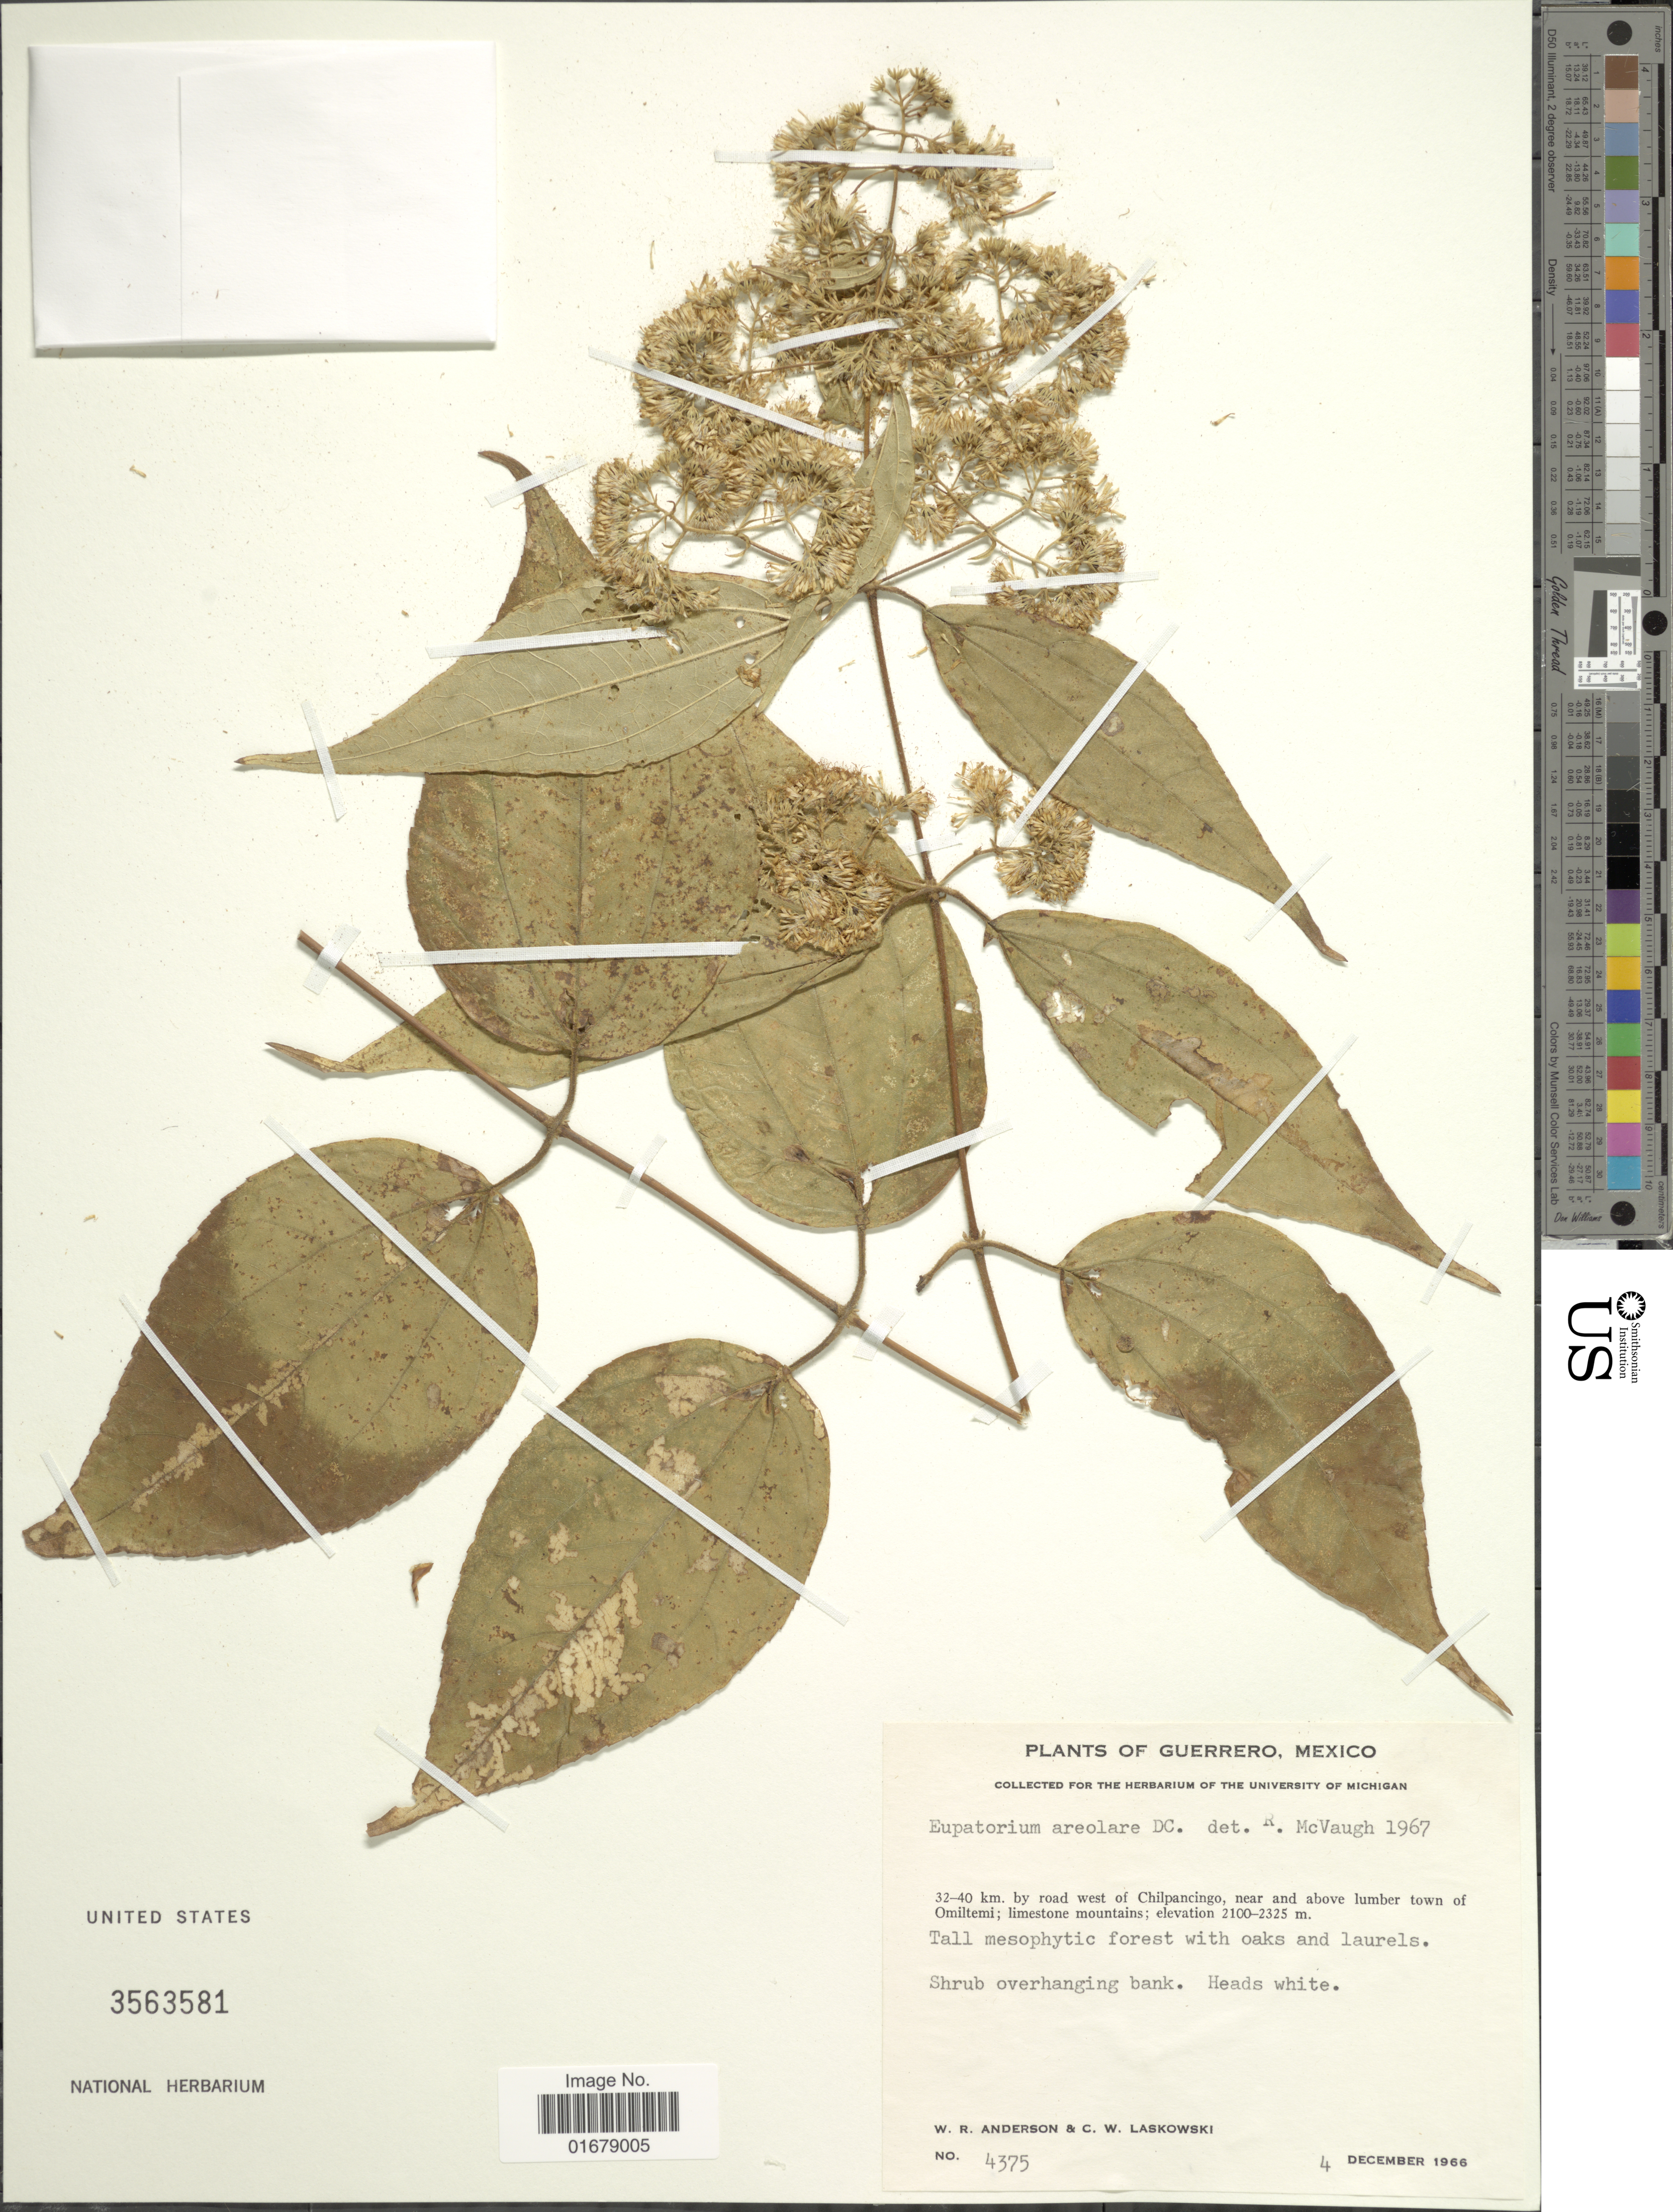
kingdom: Plantae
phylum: Tracheophyta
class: Magnoliopsida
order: Asterales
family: Asteraceae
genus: Piptothrix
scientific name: Piptothrix areolaris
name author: (DC.) R.M. King & H. Rob.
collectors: W. Anderson & C. Laskowski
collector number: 4375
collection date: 1966-12-04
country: Mexico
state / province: Guerrero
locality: Guerrero, Mexico. 32-40 km. by road west of Chilpancingo, near and above lumber town of Omiltemi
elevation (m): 2100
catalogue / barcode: US 3563581